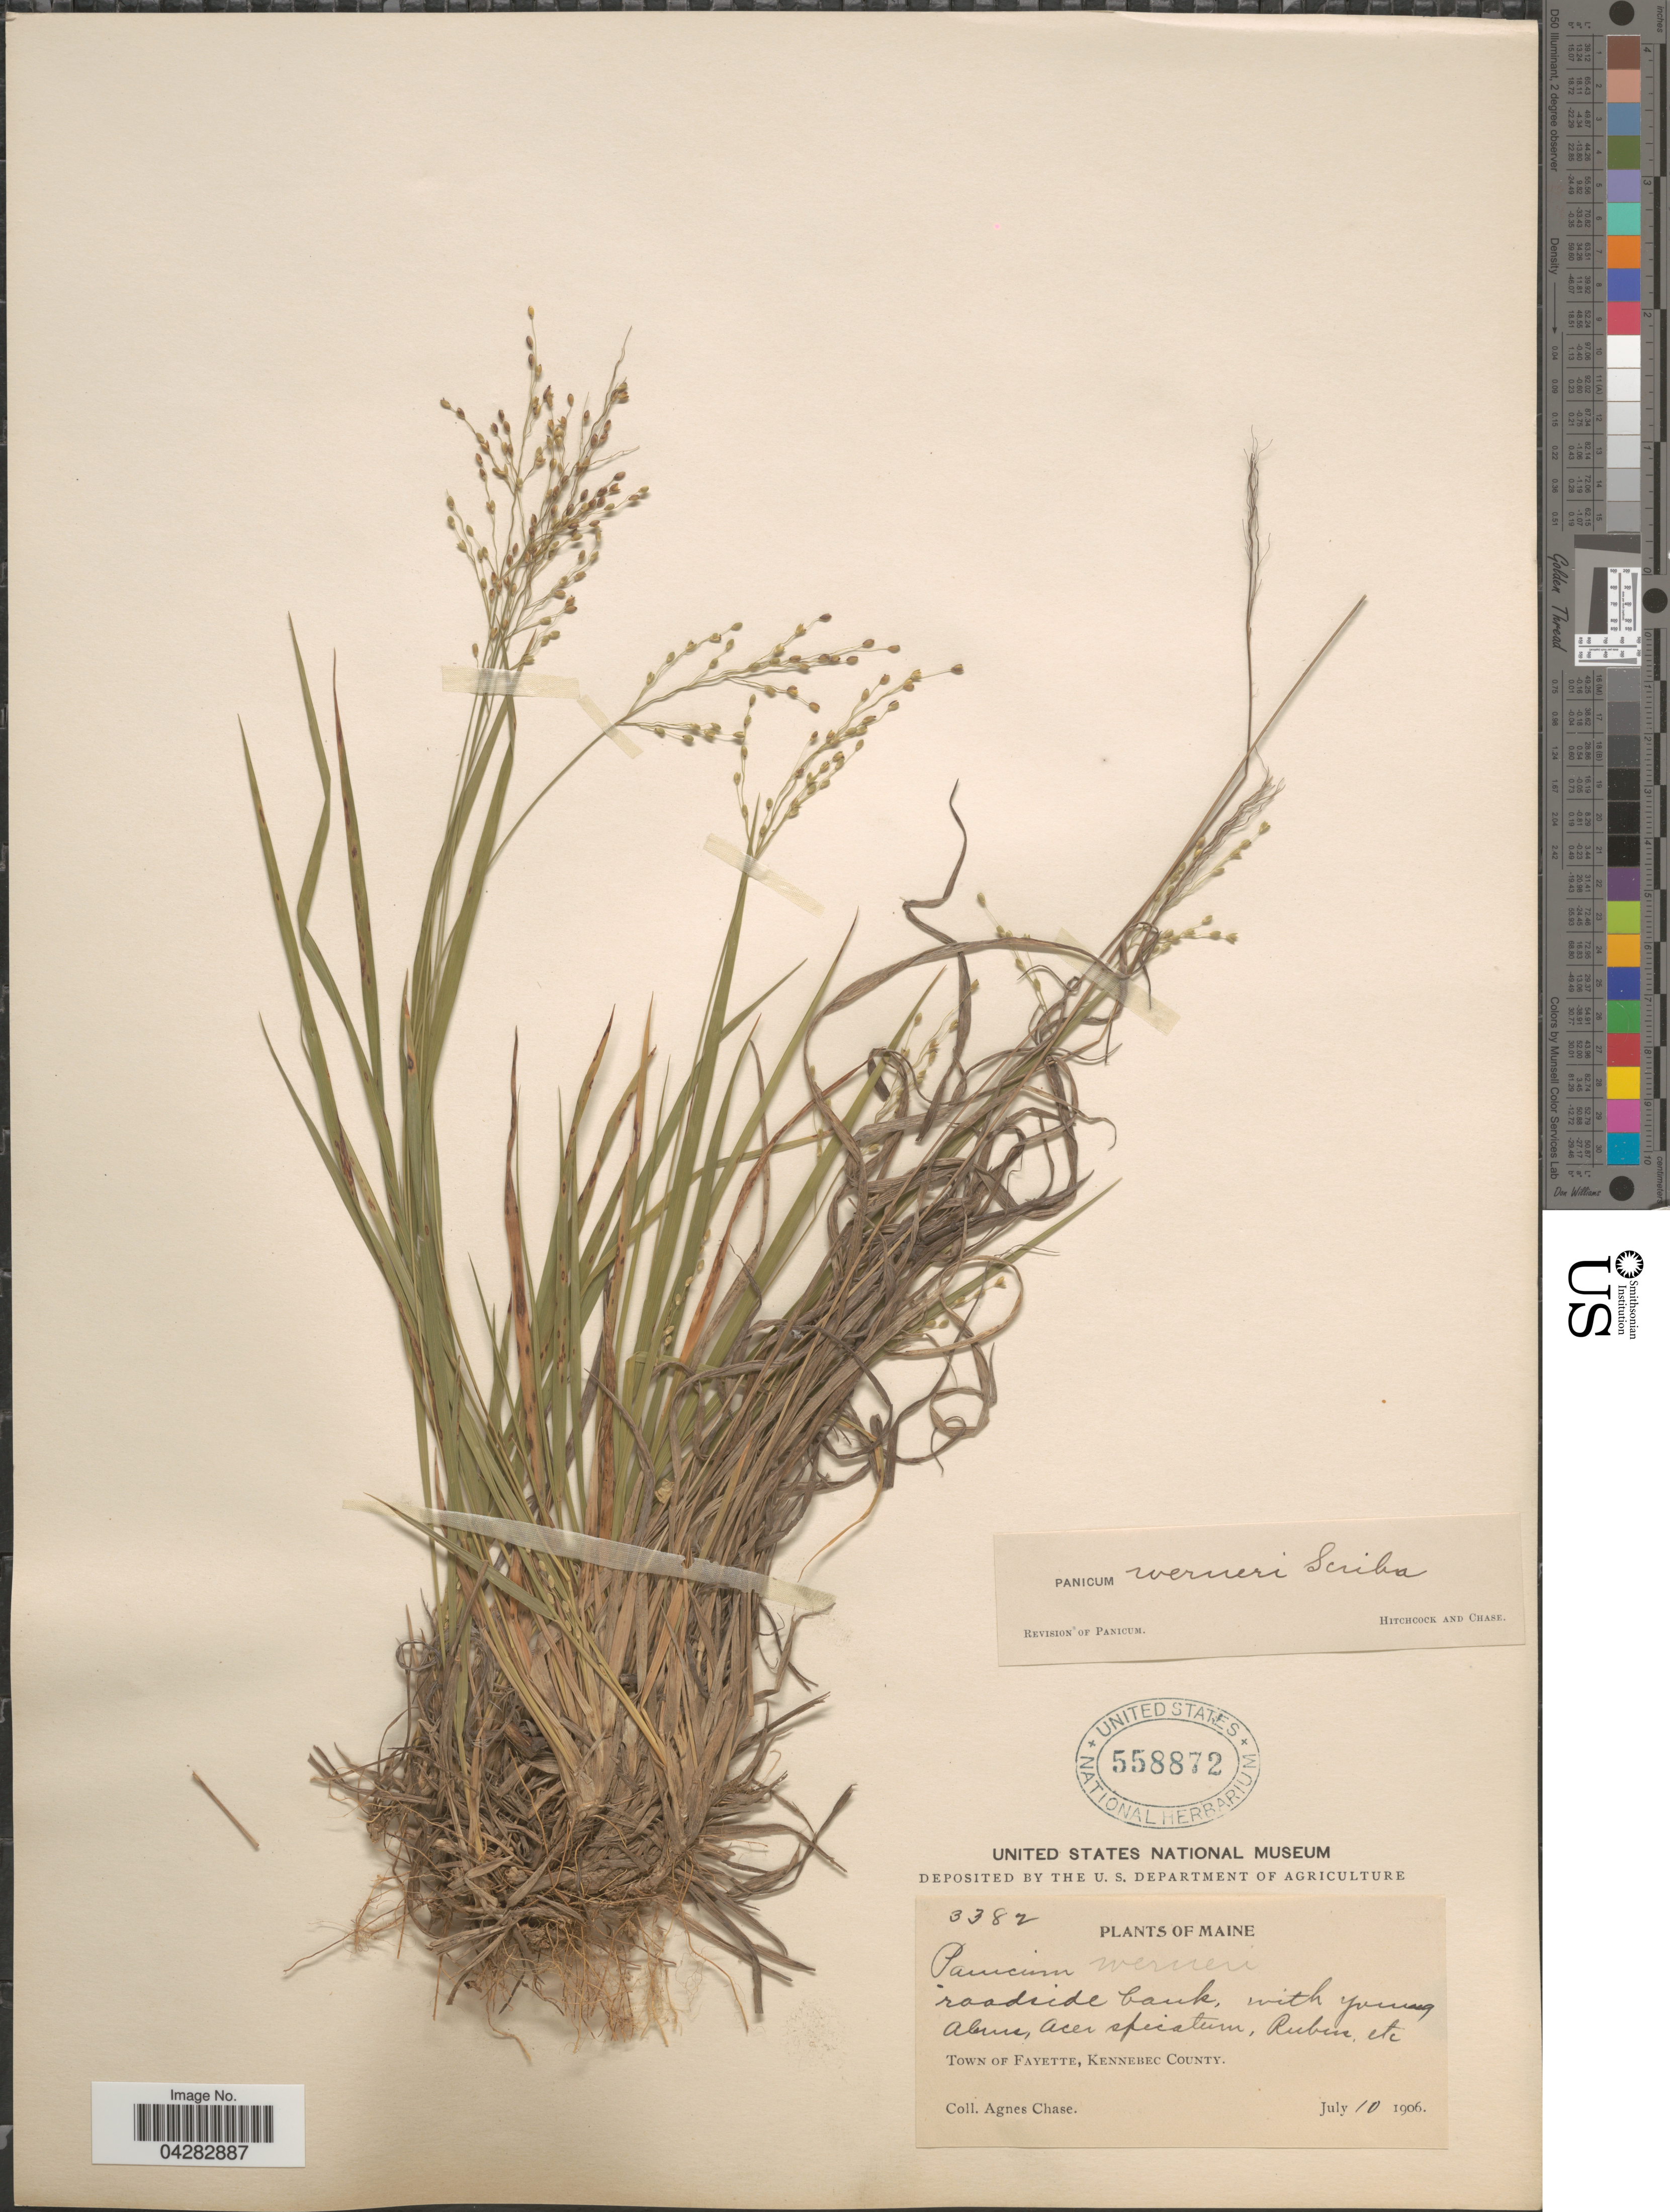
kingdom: Plantae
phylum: Tracheophyta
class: Liliopsida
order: Poales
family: Poaceae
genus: Dichanthelium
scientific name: Dichanthelium linearifolium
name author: (Scribn.) Gould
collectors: A. Chase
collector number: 3382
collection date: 1906-07-10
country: United States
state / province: Maine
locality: Town of Fayette, Kennebec County.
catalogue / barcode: US 558872